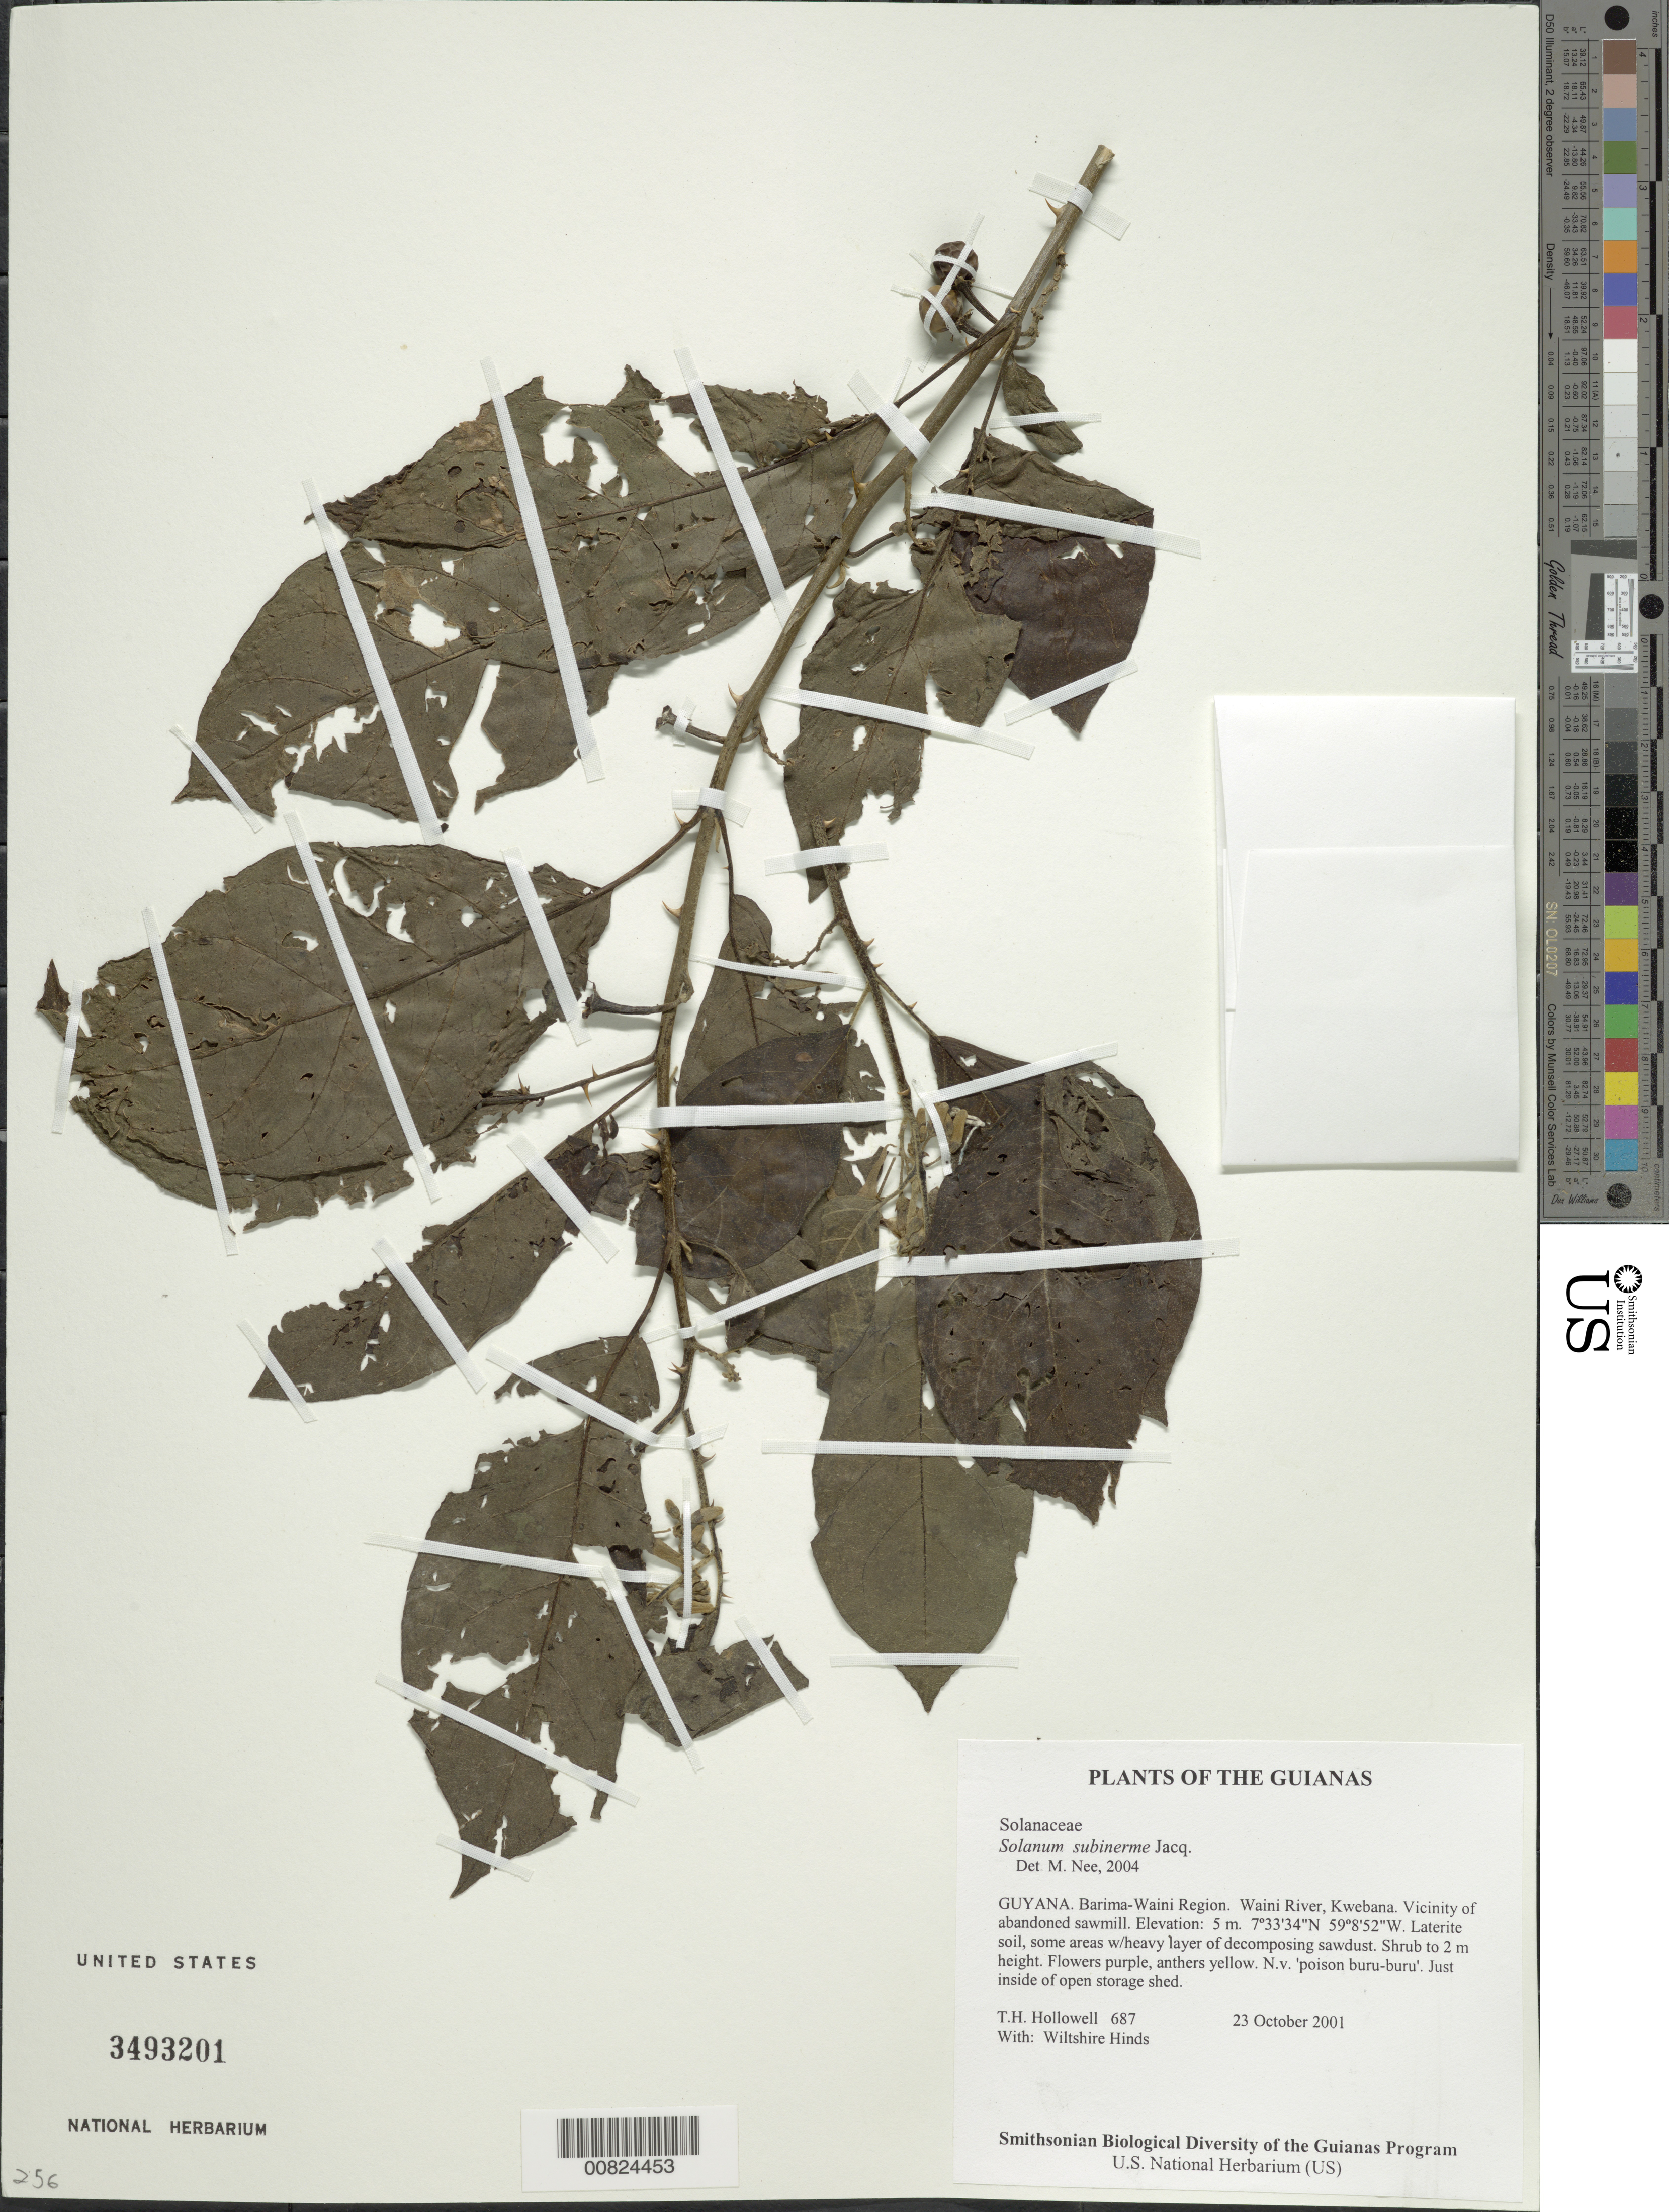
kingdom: Plantae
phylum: Tracheophyta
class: Magnoliopsida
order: Solanales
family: Solanaceae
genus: Solanum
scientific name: Solanum subinerme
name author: Jacq.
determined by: Nee, Michael H.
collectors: T. Hollowell & W. Hinds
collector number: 687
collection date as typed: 10 Oct 2001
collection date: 2001-10-10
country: Guyana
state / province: Barima-Waini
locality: Waini River, Kwebana. Vicinity of abandoned sawmill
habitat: Laterite soil, some areas w/heavy layer of decomposing sawdust. Just inside of open storage shed.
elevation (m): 5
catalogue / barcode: US 3493201